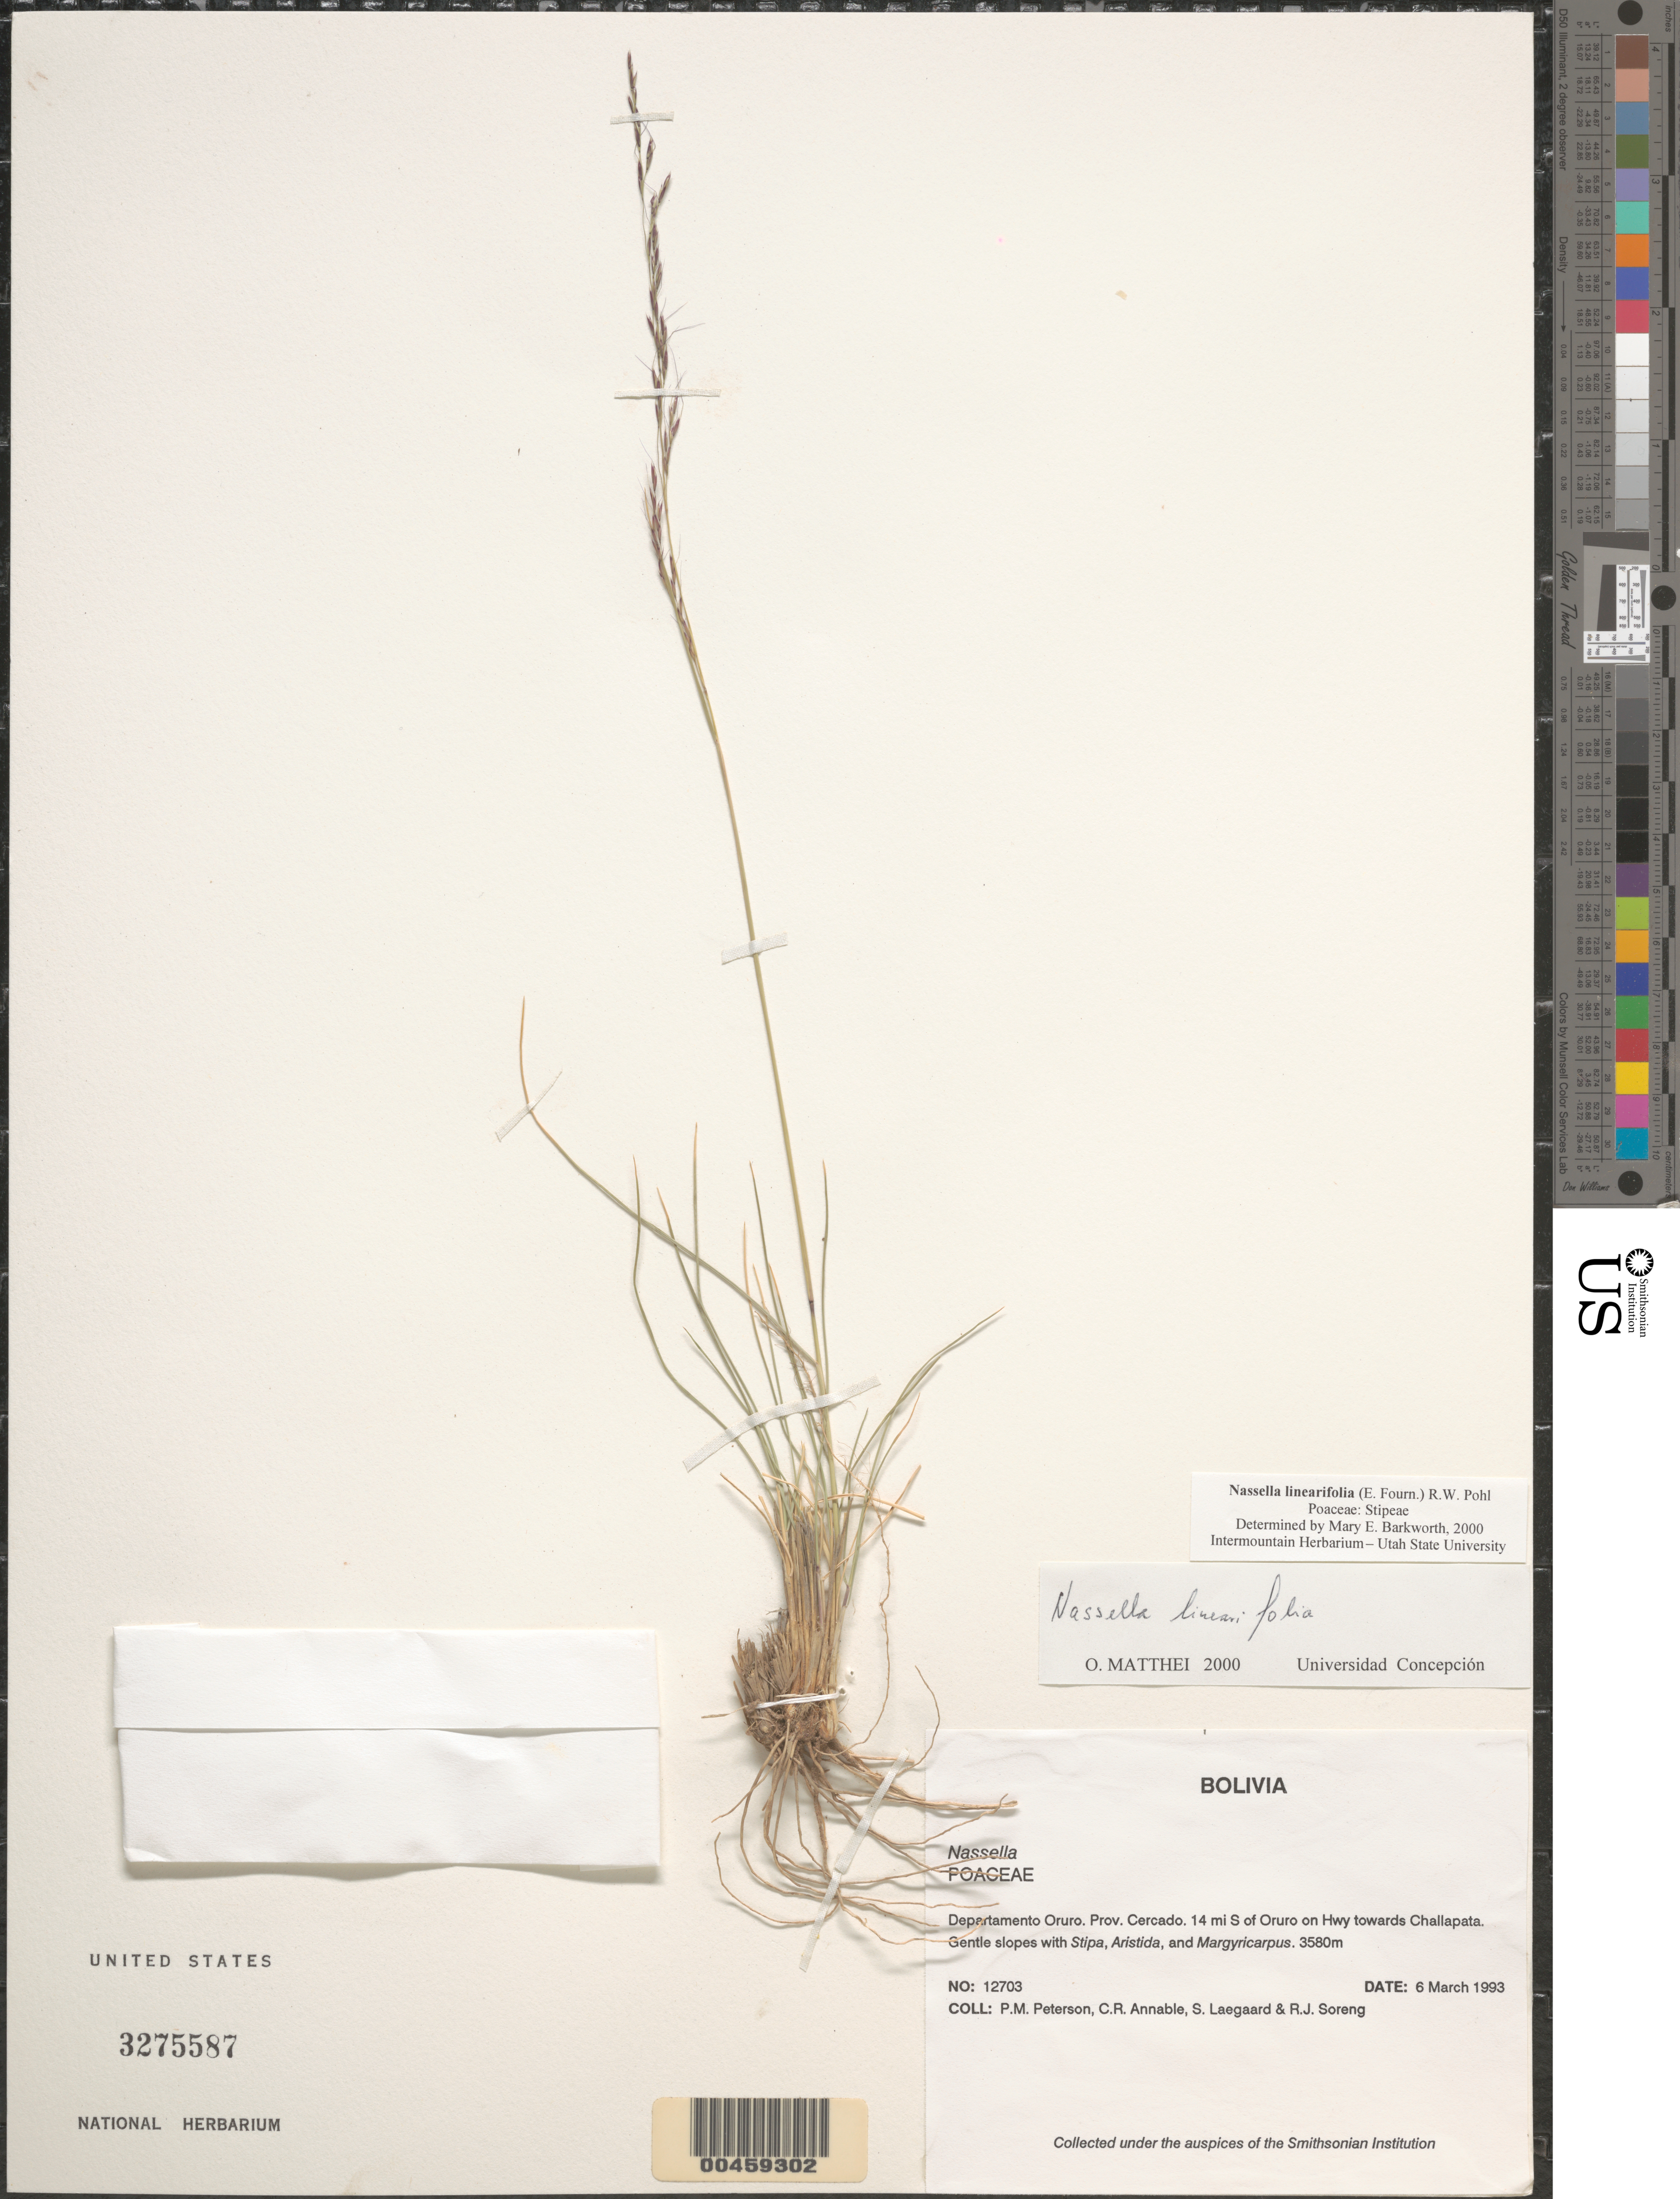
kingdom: Plantae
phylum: Tracheophyta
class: Liliopsida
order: Poales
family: Poaceae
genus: Nassella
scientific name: Nassella sp.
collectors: P. M. Peterson, C. R. Annable, S. Lægaard & R. J. Soreng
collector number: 12703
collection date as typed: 06 Mar 1993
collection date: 1993-03-06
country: Bolivia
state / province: Oruro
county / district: Cercado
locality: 14 mi S of Oruro on Hwy towards Challapata.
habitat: Gentle slopes with Stipa, Aristida, and Margyricarpus.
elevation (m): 3580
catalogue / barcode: US 3275587